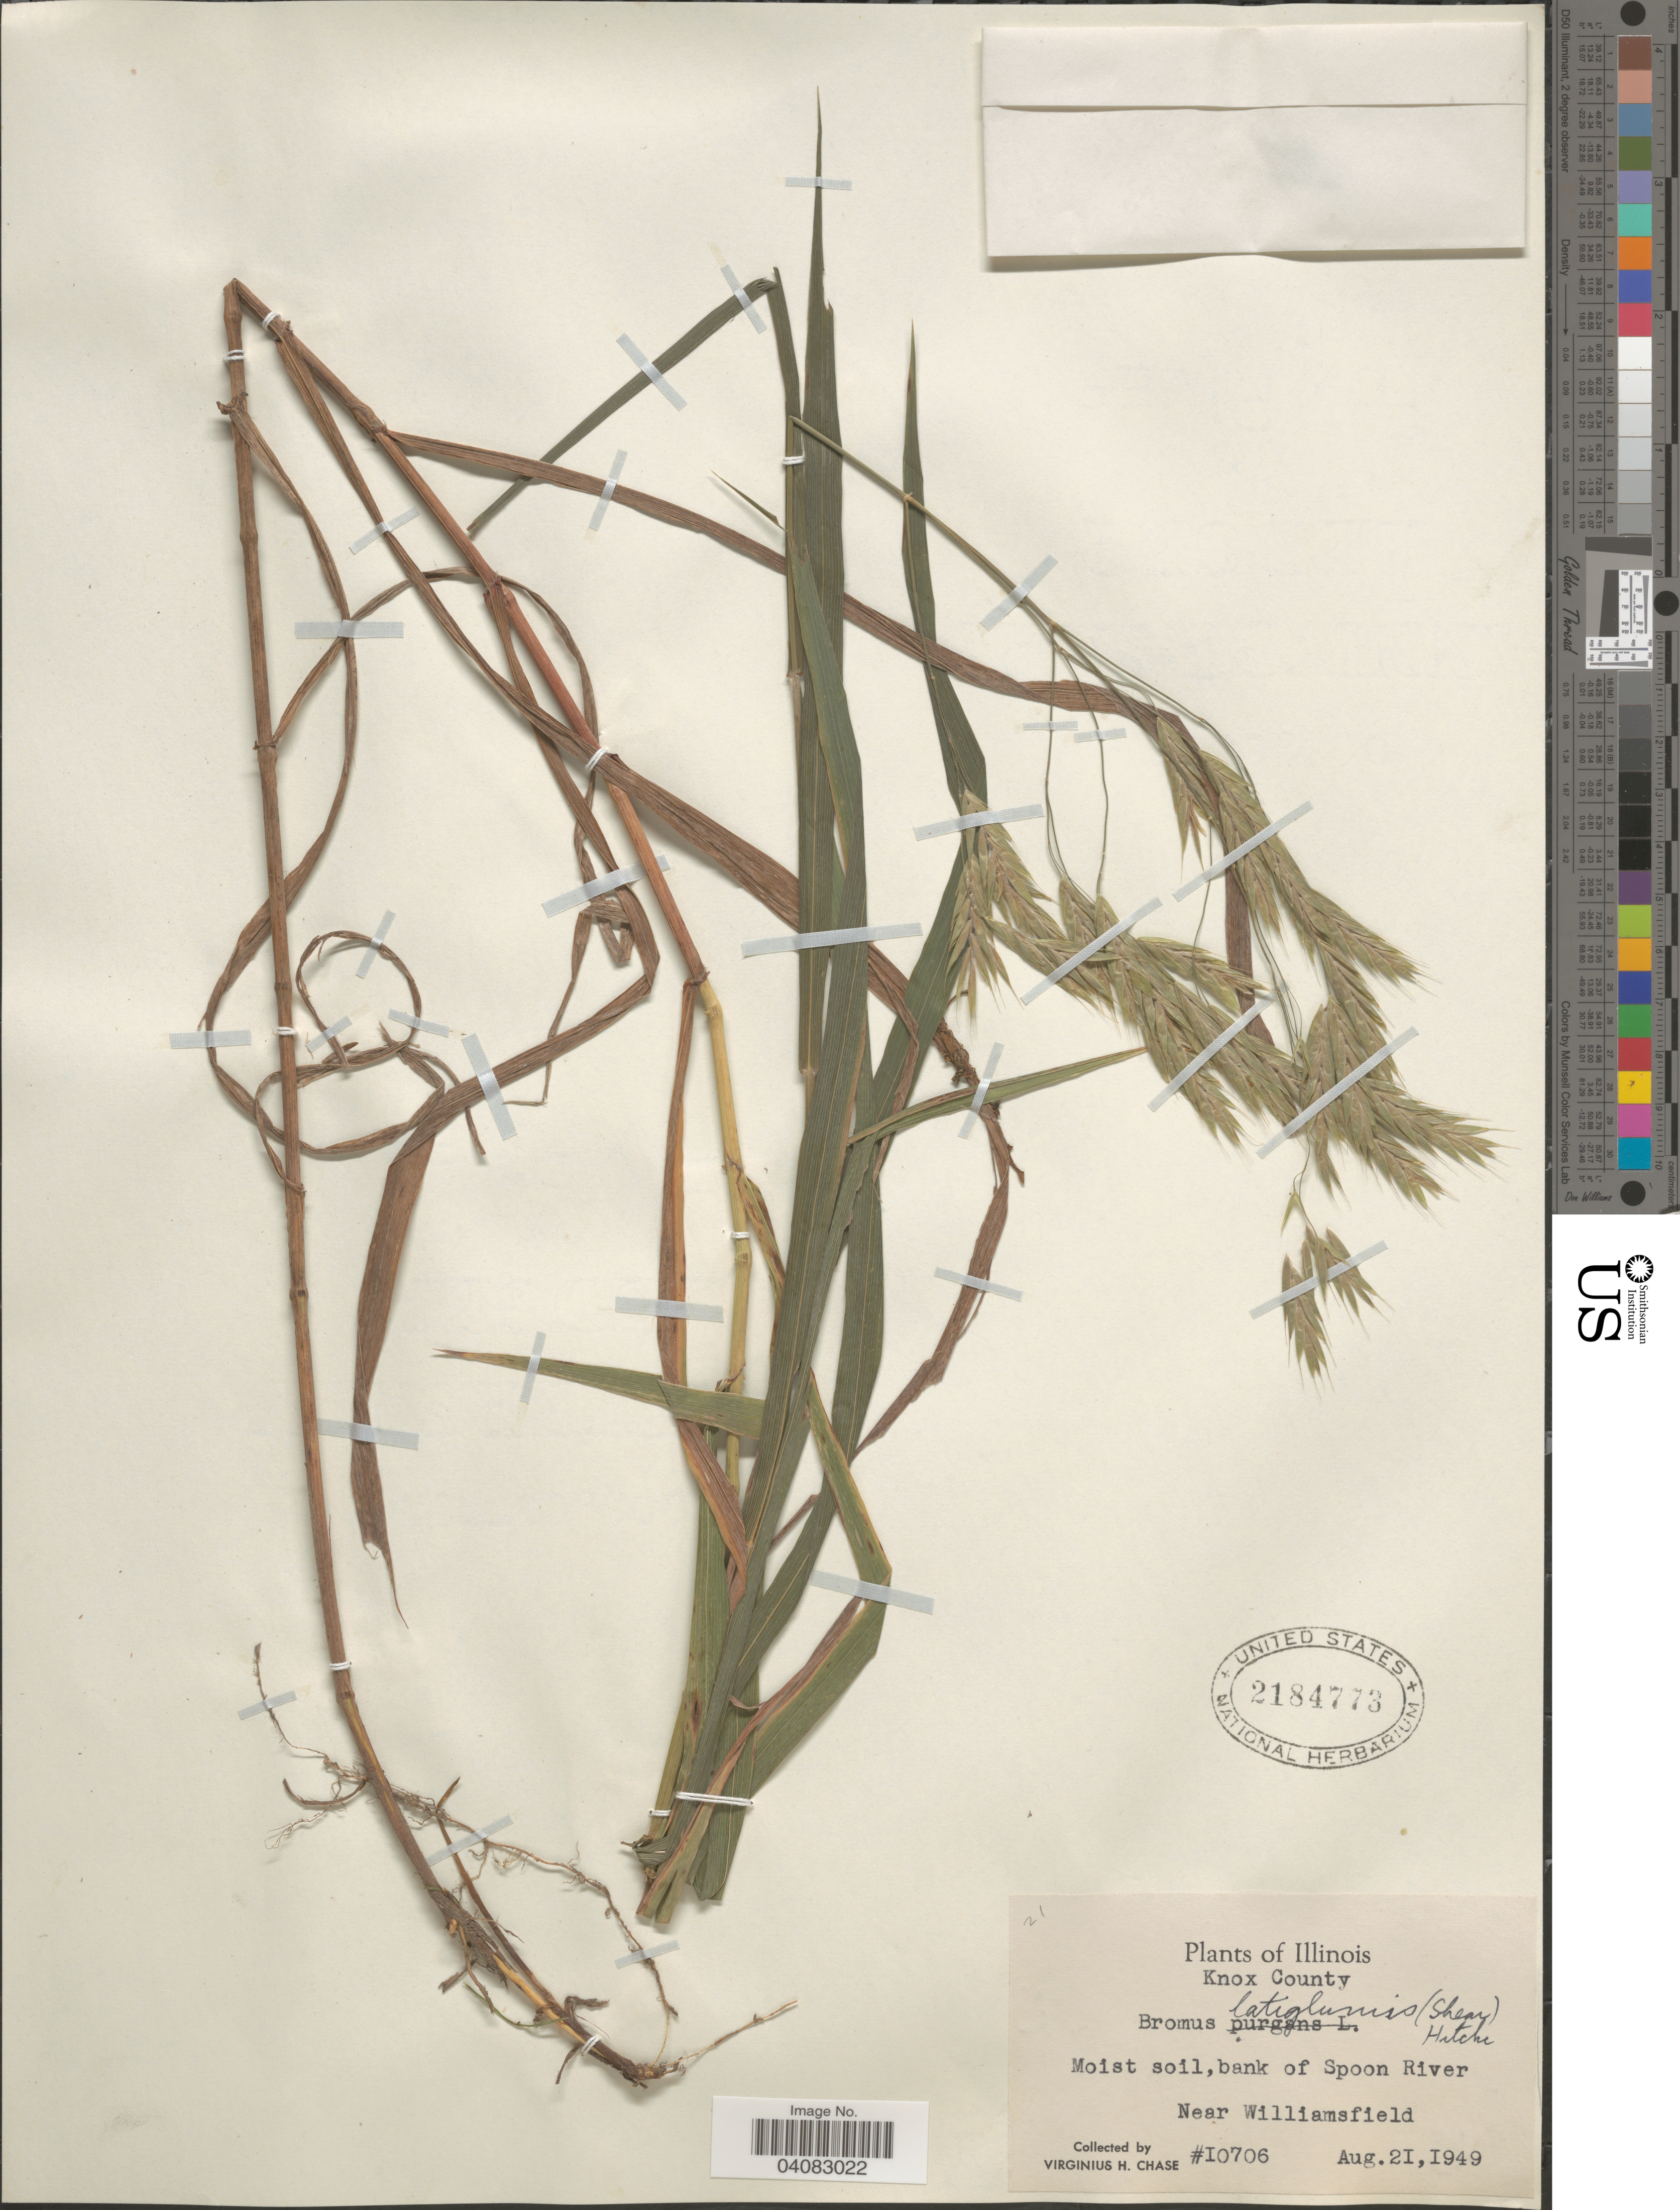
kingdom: Plantae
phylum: Tracheophyta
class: Liliopsida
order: Poales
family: Poaceae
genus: Bromus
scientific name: Bromus latiglumis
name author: (Scribn. ex Shear) Hitchc.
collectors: V. H. Chase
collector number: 10706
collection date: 1949-08-21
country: United States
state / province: Illinois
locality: Knox County. Moist soil, bank of Spoon River. Near Williamsfield.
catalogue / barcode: US 2184773